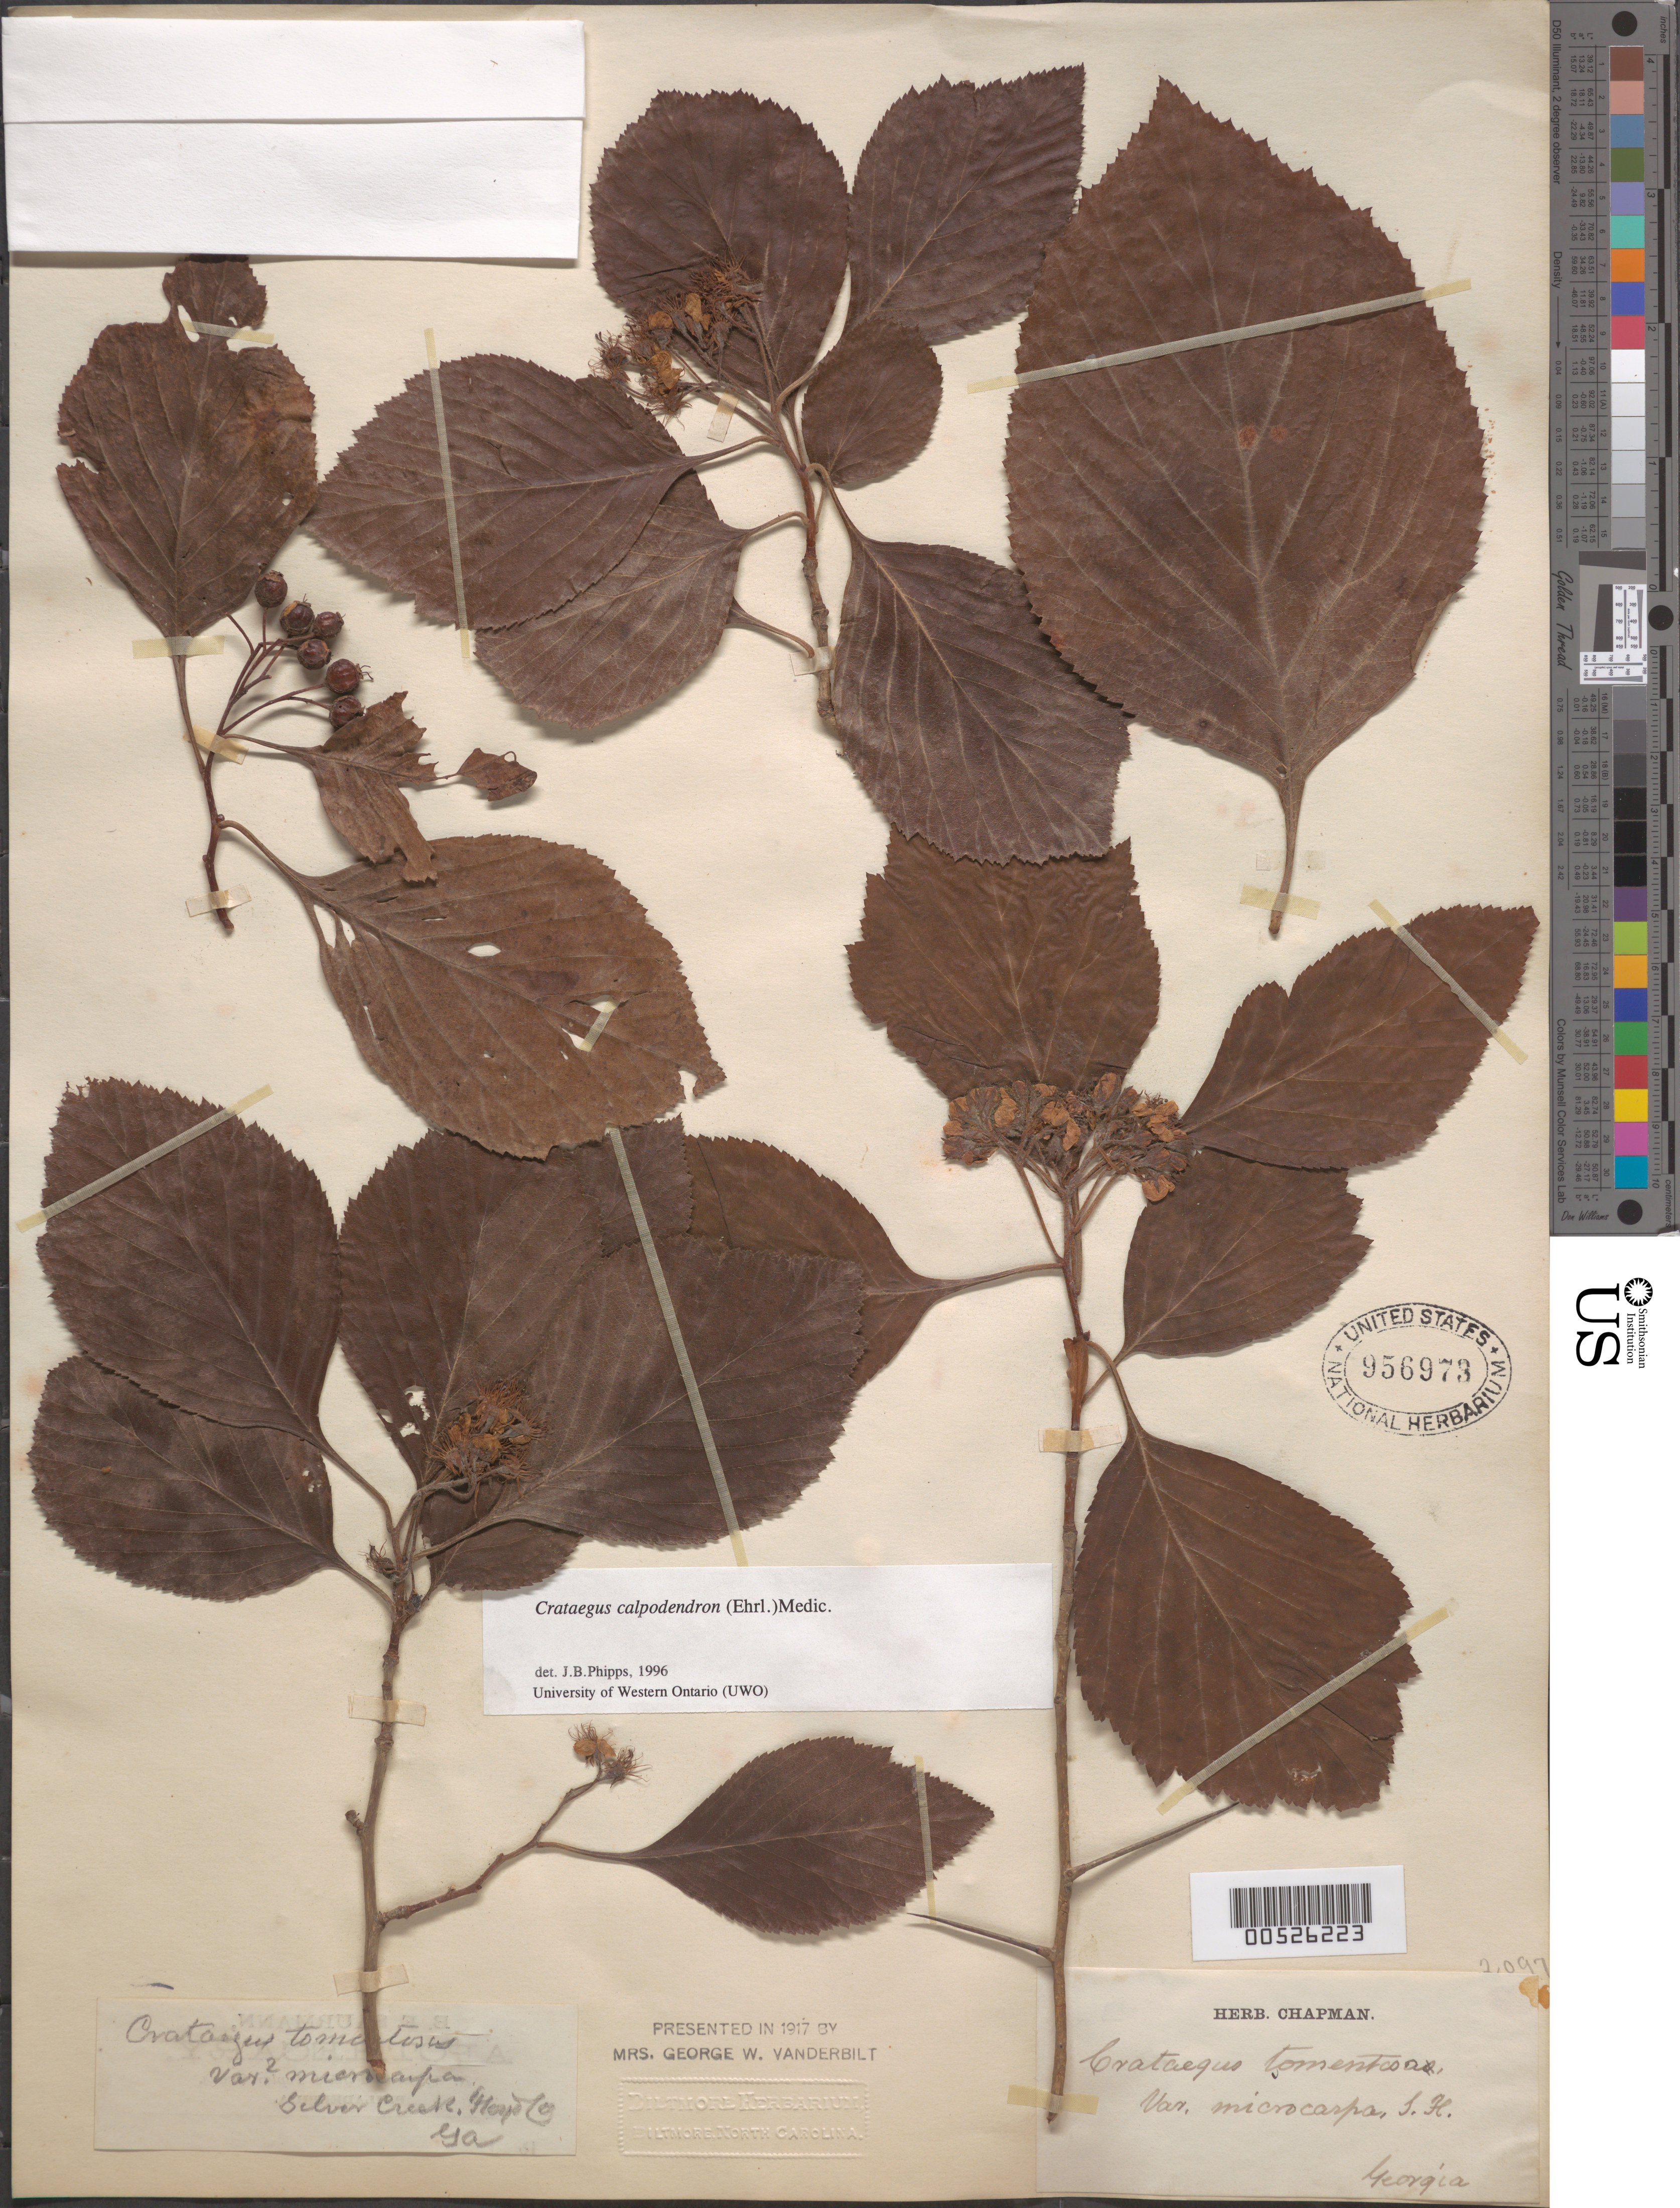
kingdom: Plantae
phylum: Tracheophyta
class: Magnoliopsida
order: Rosales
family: Rosaceae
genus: Crataegus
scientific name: Crataegus calpodendron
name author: (Ehrh.) Medik.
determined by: Phipps, James B., (UWO), University of Western Ontario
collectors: ex herb. Chapman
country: United States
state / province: Georgia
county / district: Floyd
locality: Silver Creek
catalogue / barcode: US 956973